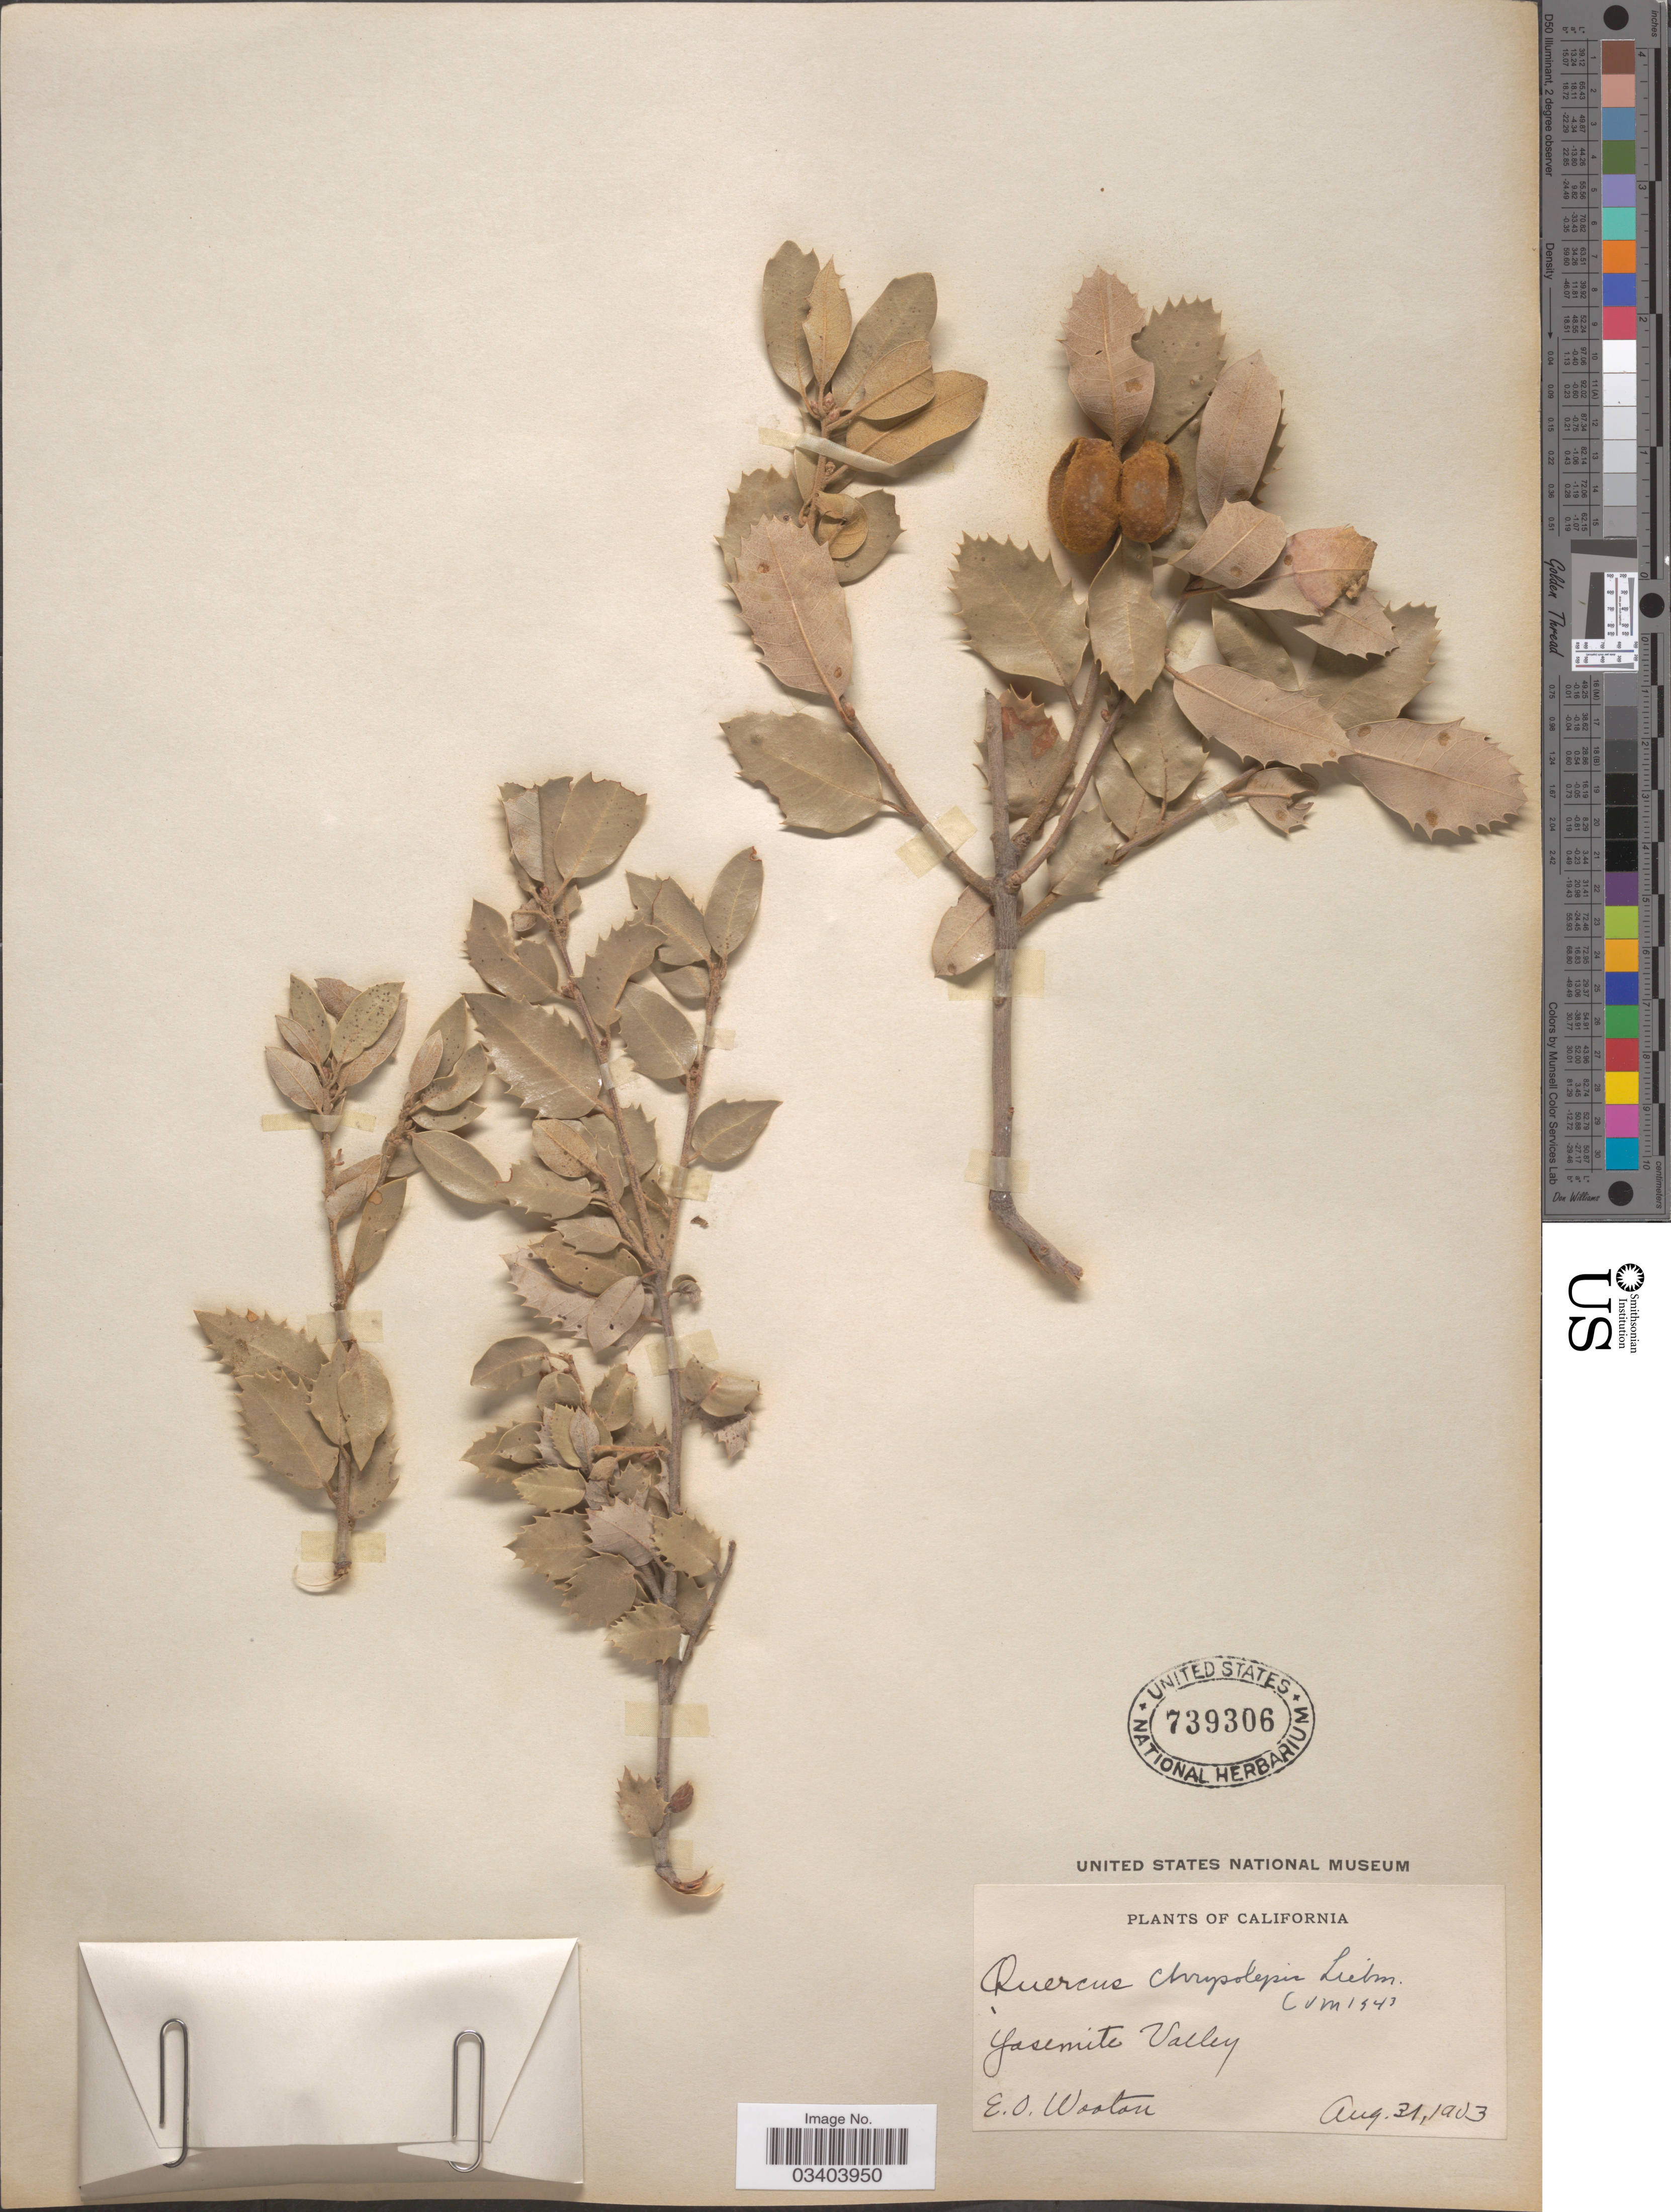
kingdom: Plantae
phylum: Tracheophyta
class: Magnoliopsida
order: Fagales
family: Fagaceae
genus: Quercus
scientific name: Quercus chrysolepis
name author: Liebm.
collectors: E. O. Wooton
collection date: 1903-08-31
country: United States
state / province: California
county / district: Mariposa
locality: Yosemite Valley.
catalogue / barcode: US 739306